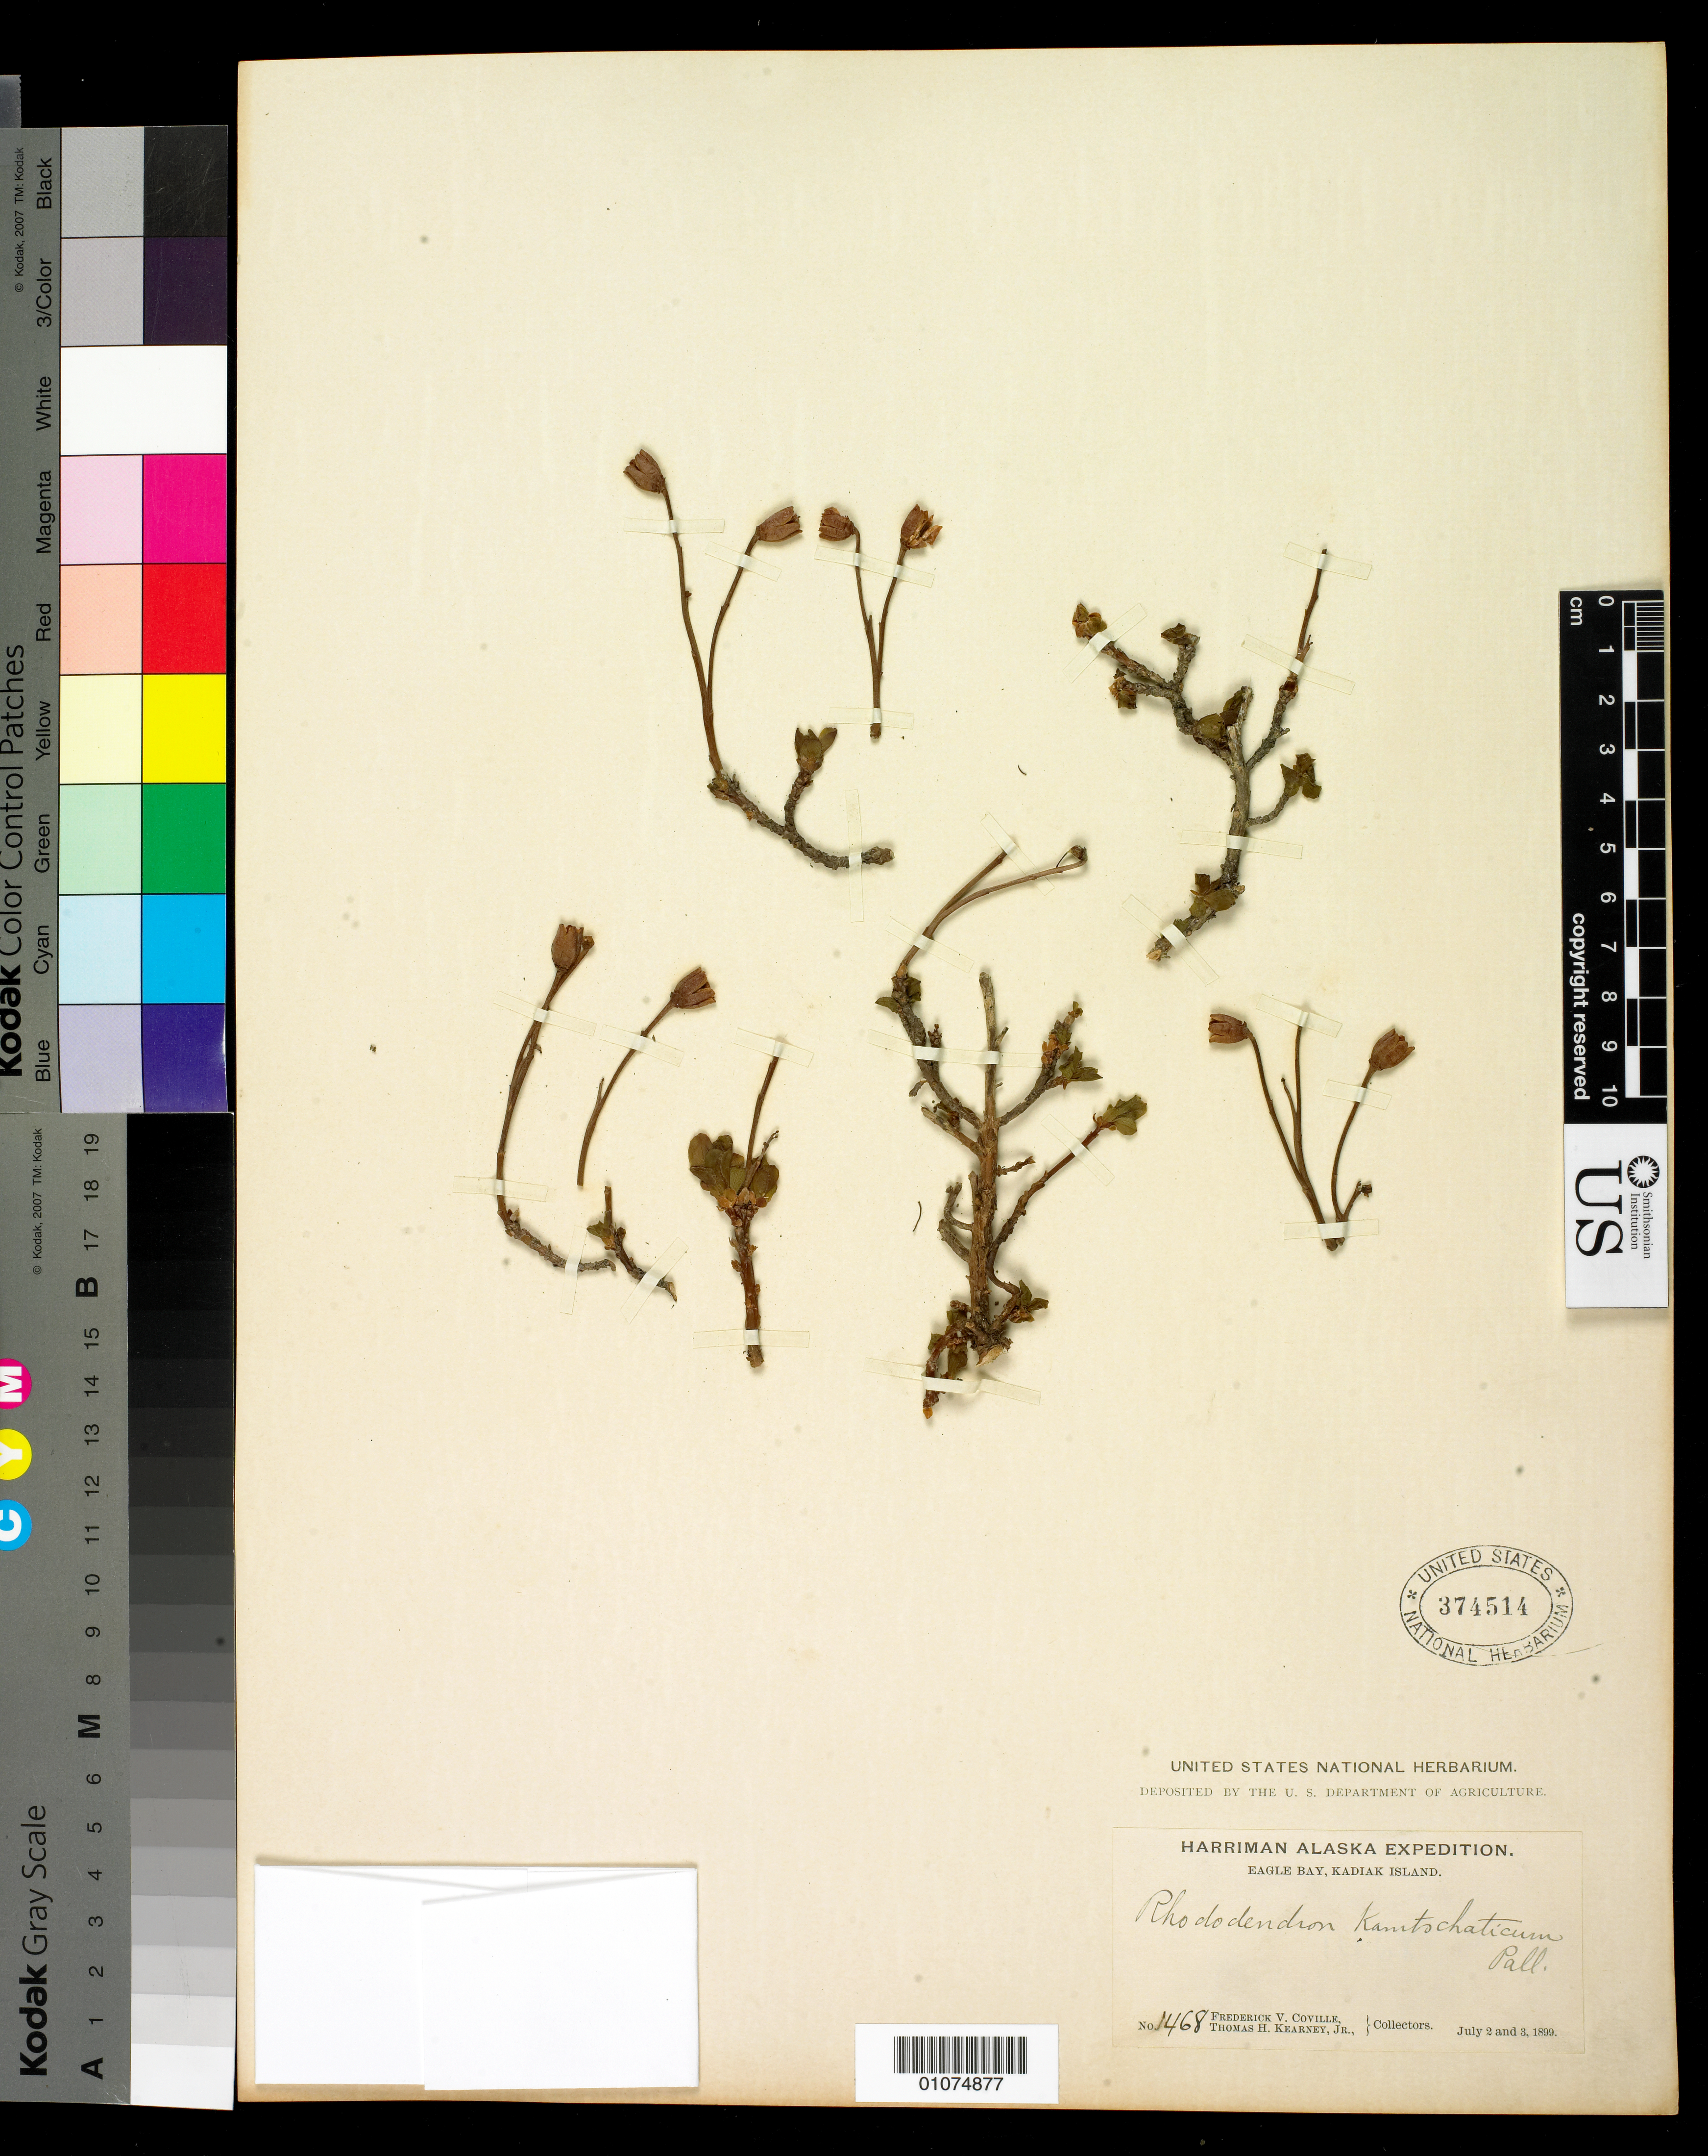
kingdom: Plantae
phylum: Tracheophyta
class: Magnoliopsida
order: Ericales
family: Ericaceae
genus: Rhododendron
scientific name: Rhododendron kamtschaticum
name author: Pall.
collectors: F. V. Coville, T. H. Kearney & T. H. Kearney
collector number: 1468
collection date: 1899-07-02/1899-07-03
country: United States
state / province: Alaska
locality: Eagle Bay, Kodiak Island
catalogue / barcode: US 374514